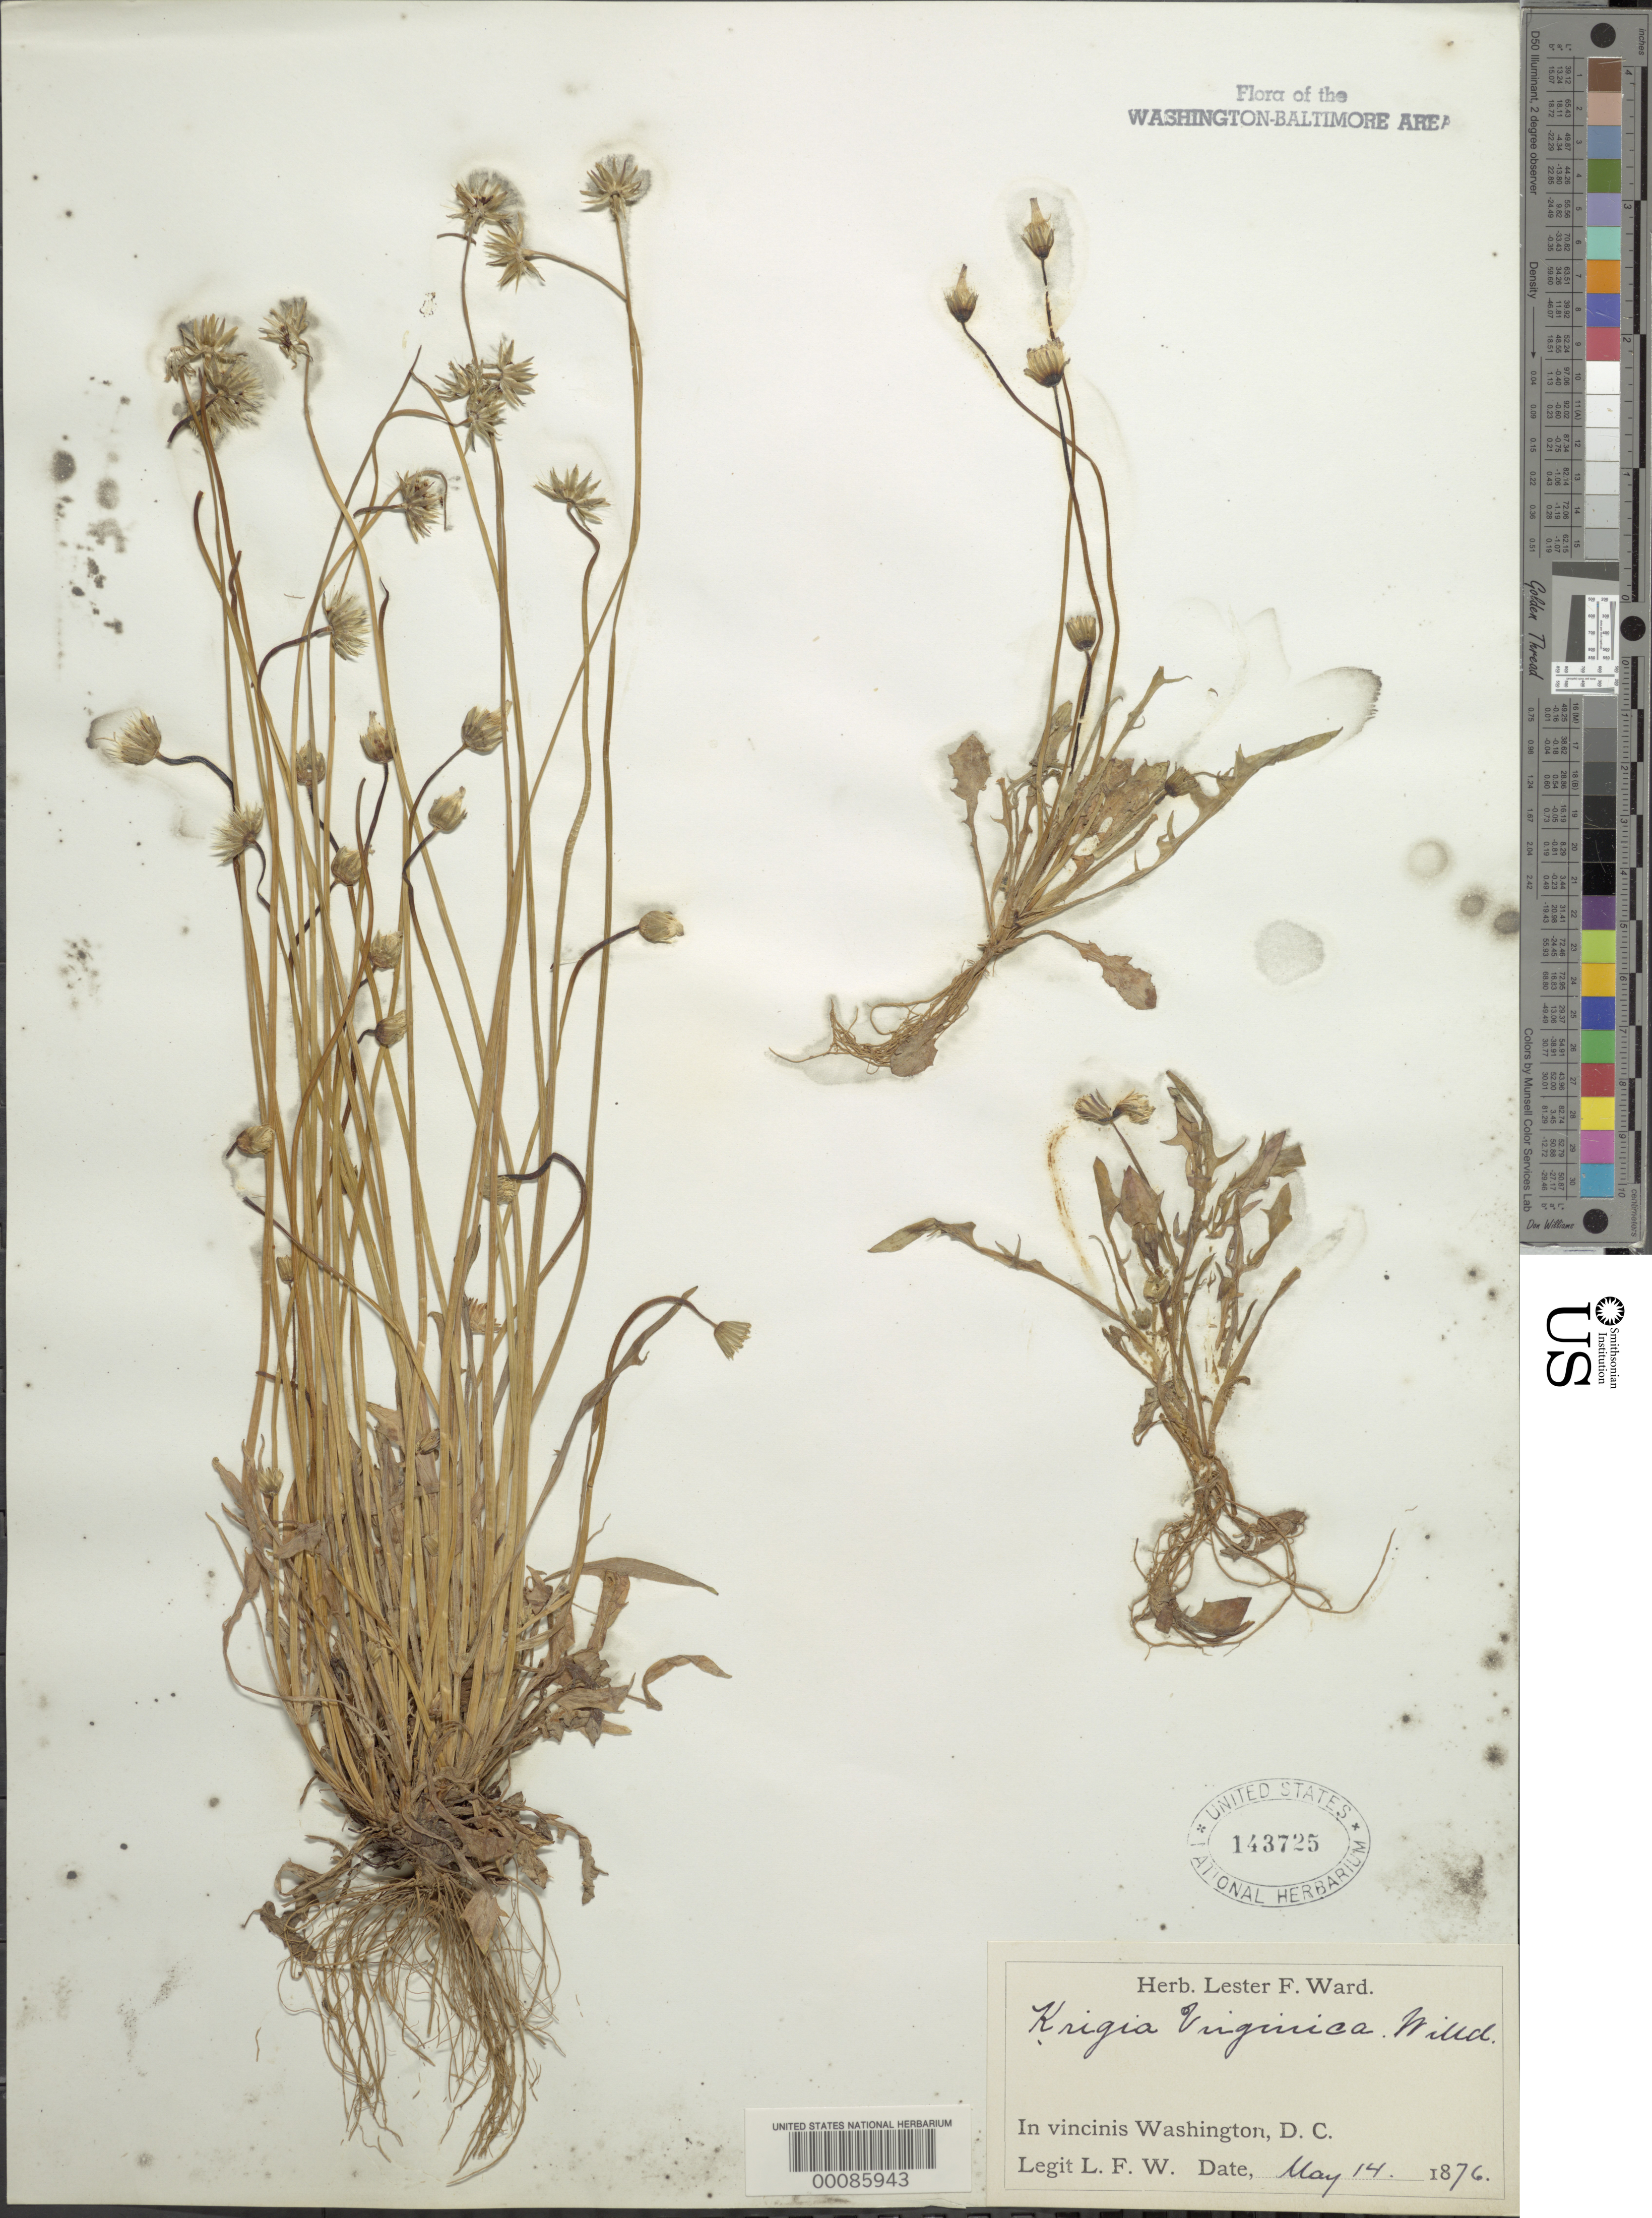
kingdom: Plantae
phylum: Tracheophyta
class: Magnoliopsida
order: Asterales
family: Asteraceae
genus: Krigia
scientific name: Krigia virginica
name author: (L.) Willd.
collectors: L. F. Ward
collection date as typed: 14 May 1876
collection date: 1876-05-14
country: United States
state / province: District of Columbia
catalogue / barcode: US 143725